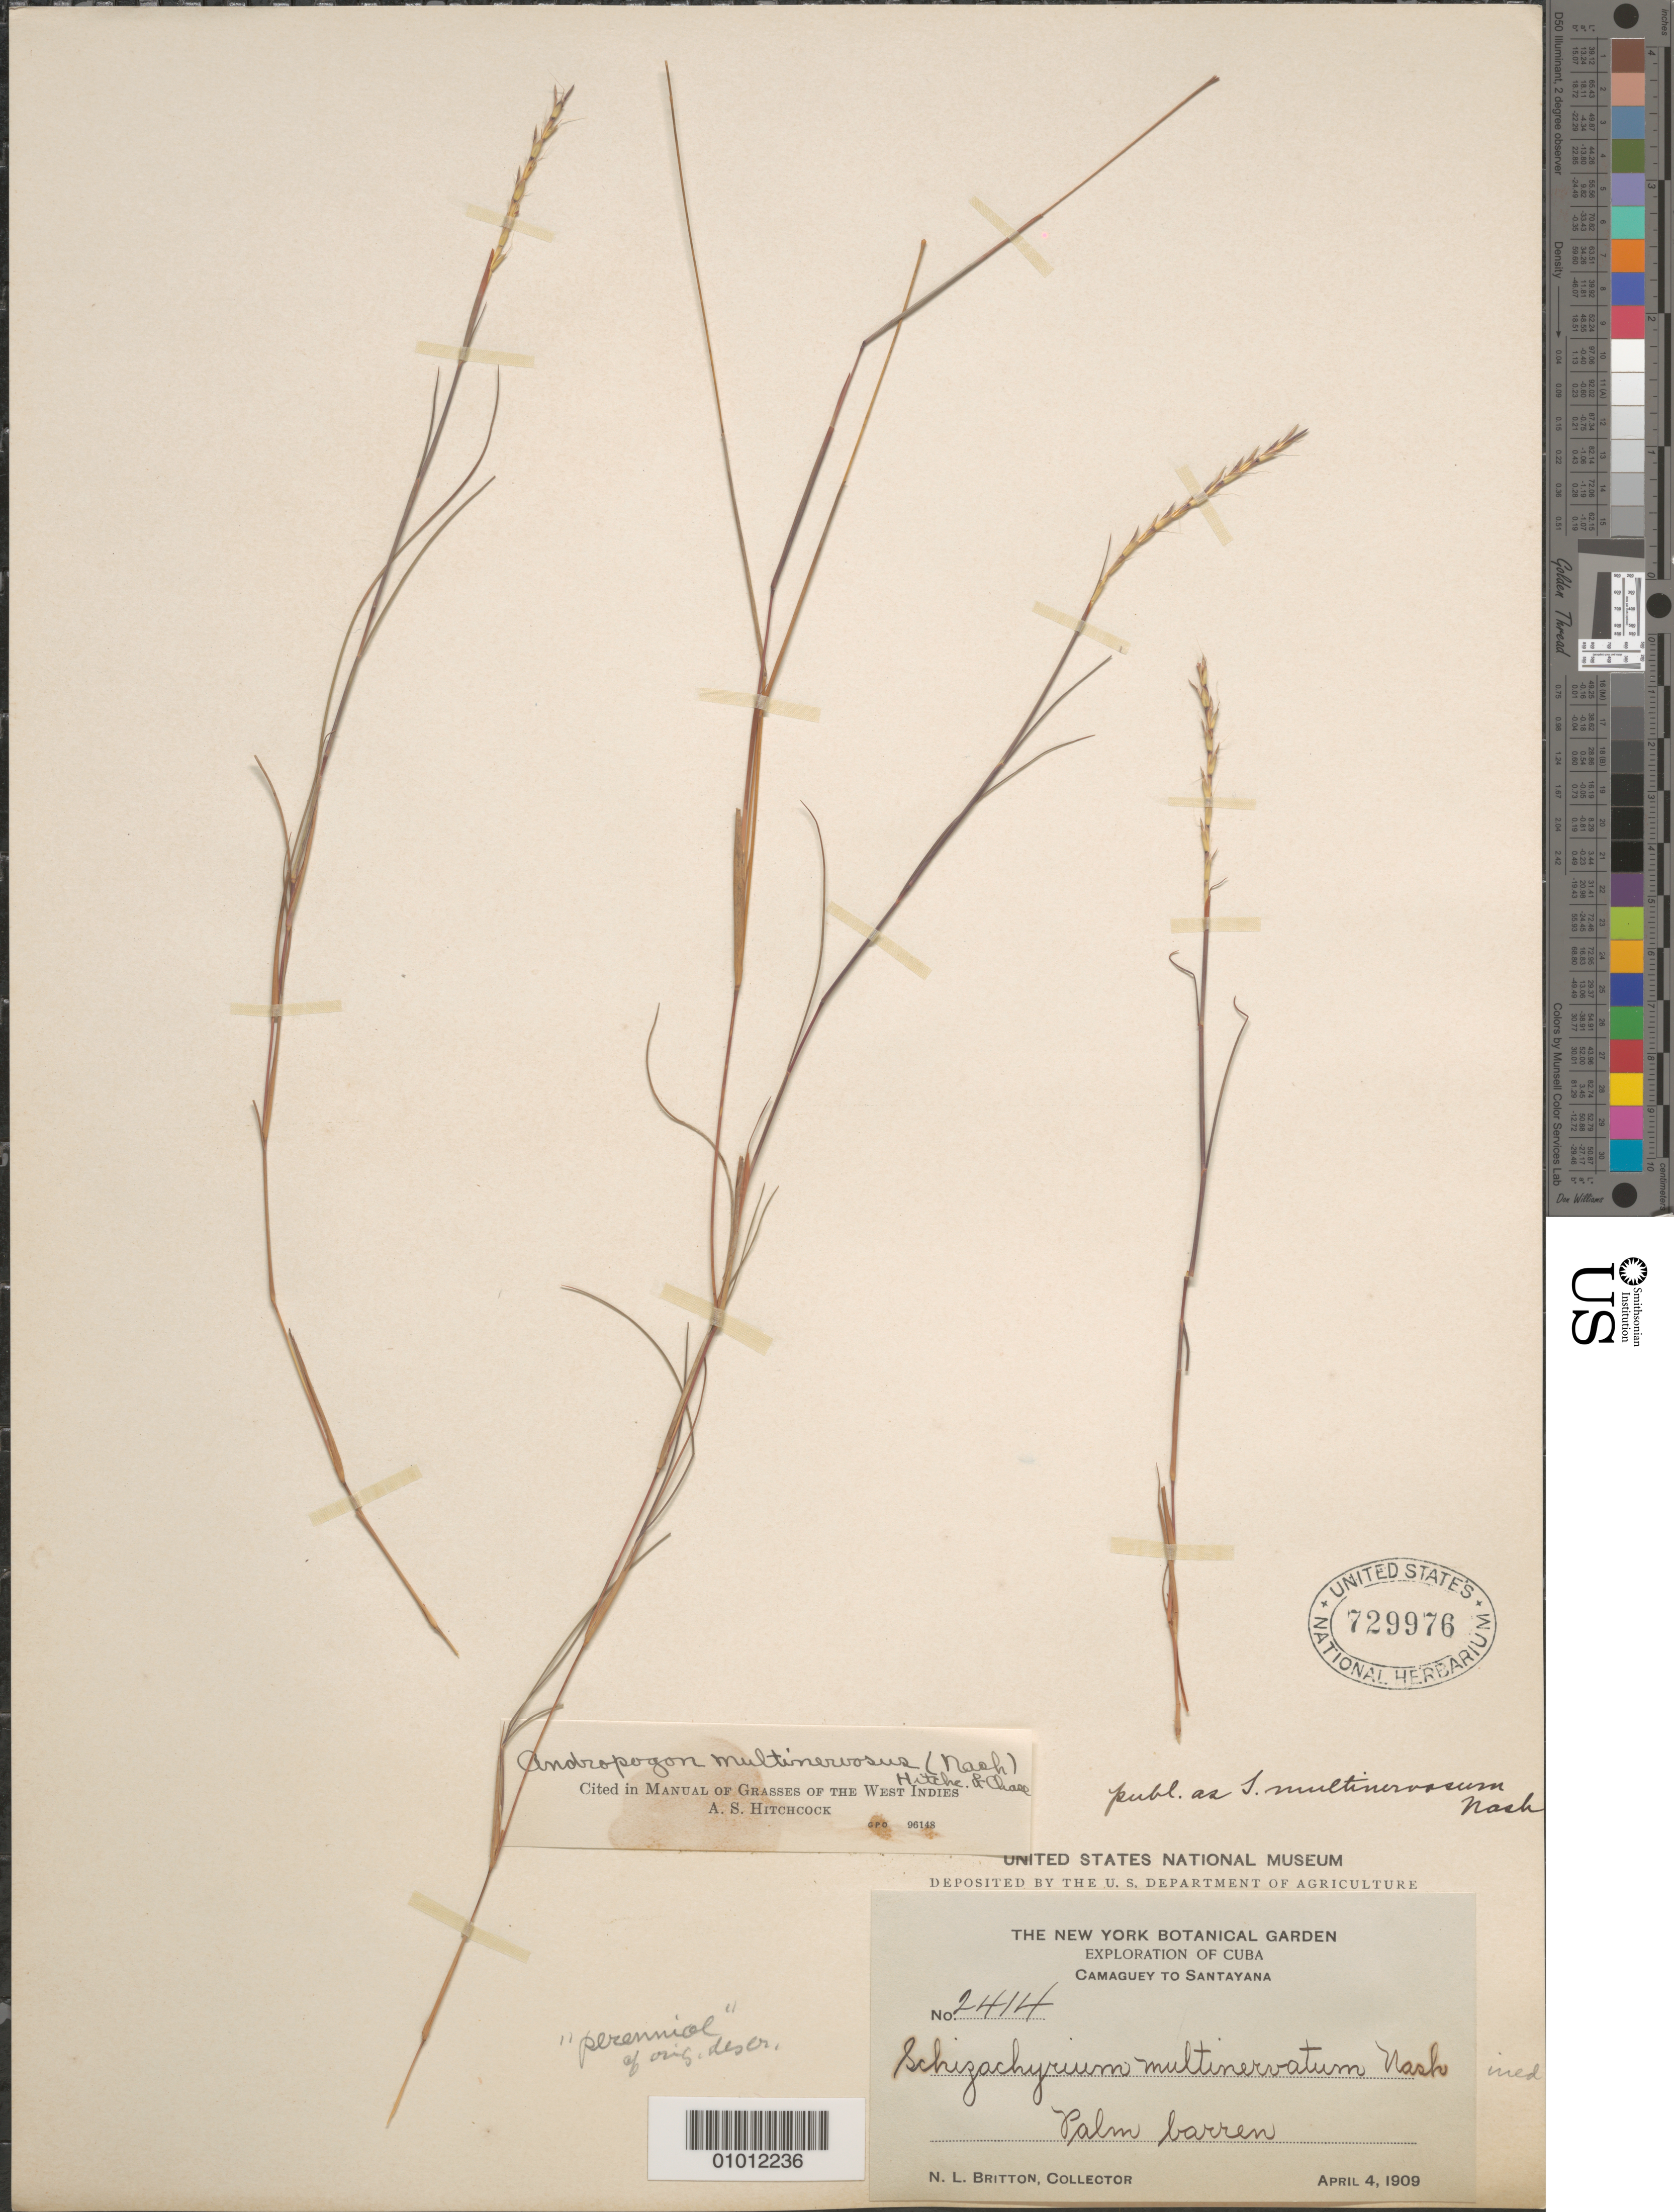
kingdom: Plantae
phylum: Tracheophyta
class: Liliopsida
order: Poales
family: Poaceae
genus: Schizachyrium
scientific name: Schizachyrium multinervosum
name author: Nash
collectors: N. Britton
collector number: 2414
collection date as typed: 04 Apr 1909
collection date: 1909-04-04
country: Cuba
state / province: Camagüey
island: Cuba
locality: Palm barrens, Camaguey to Santayana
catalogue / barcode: US 729976